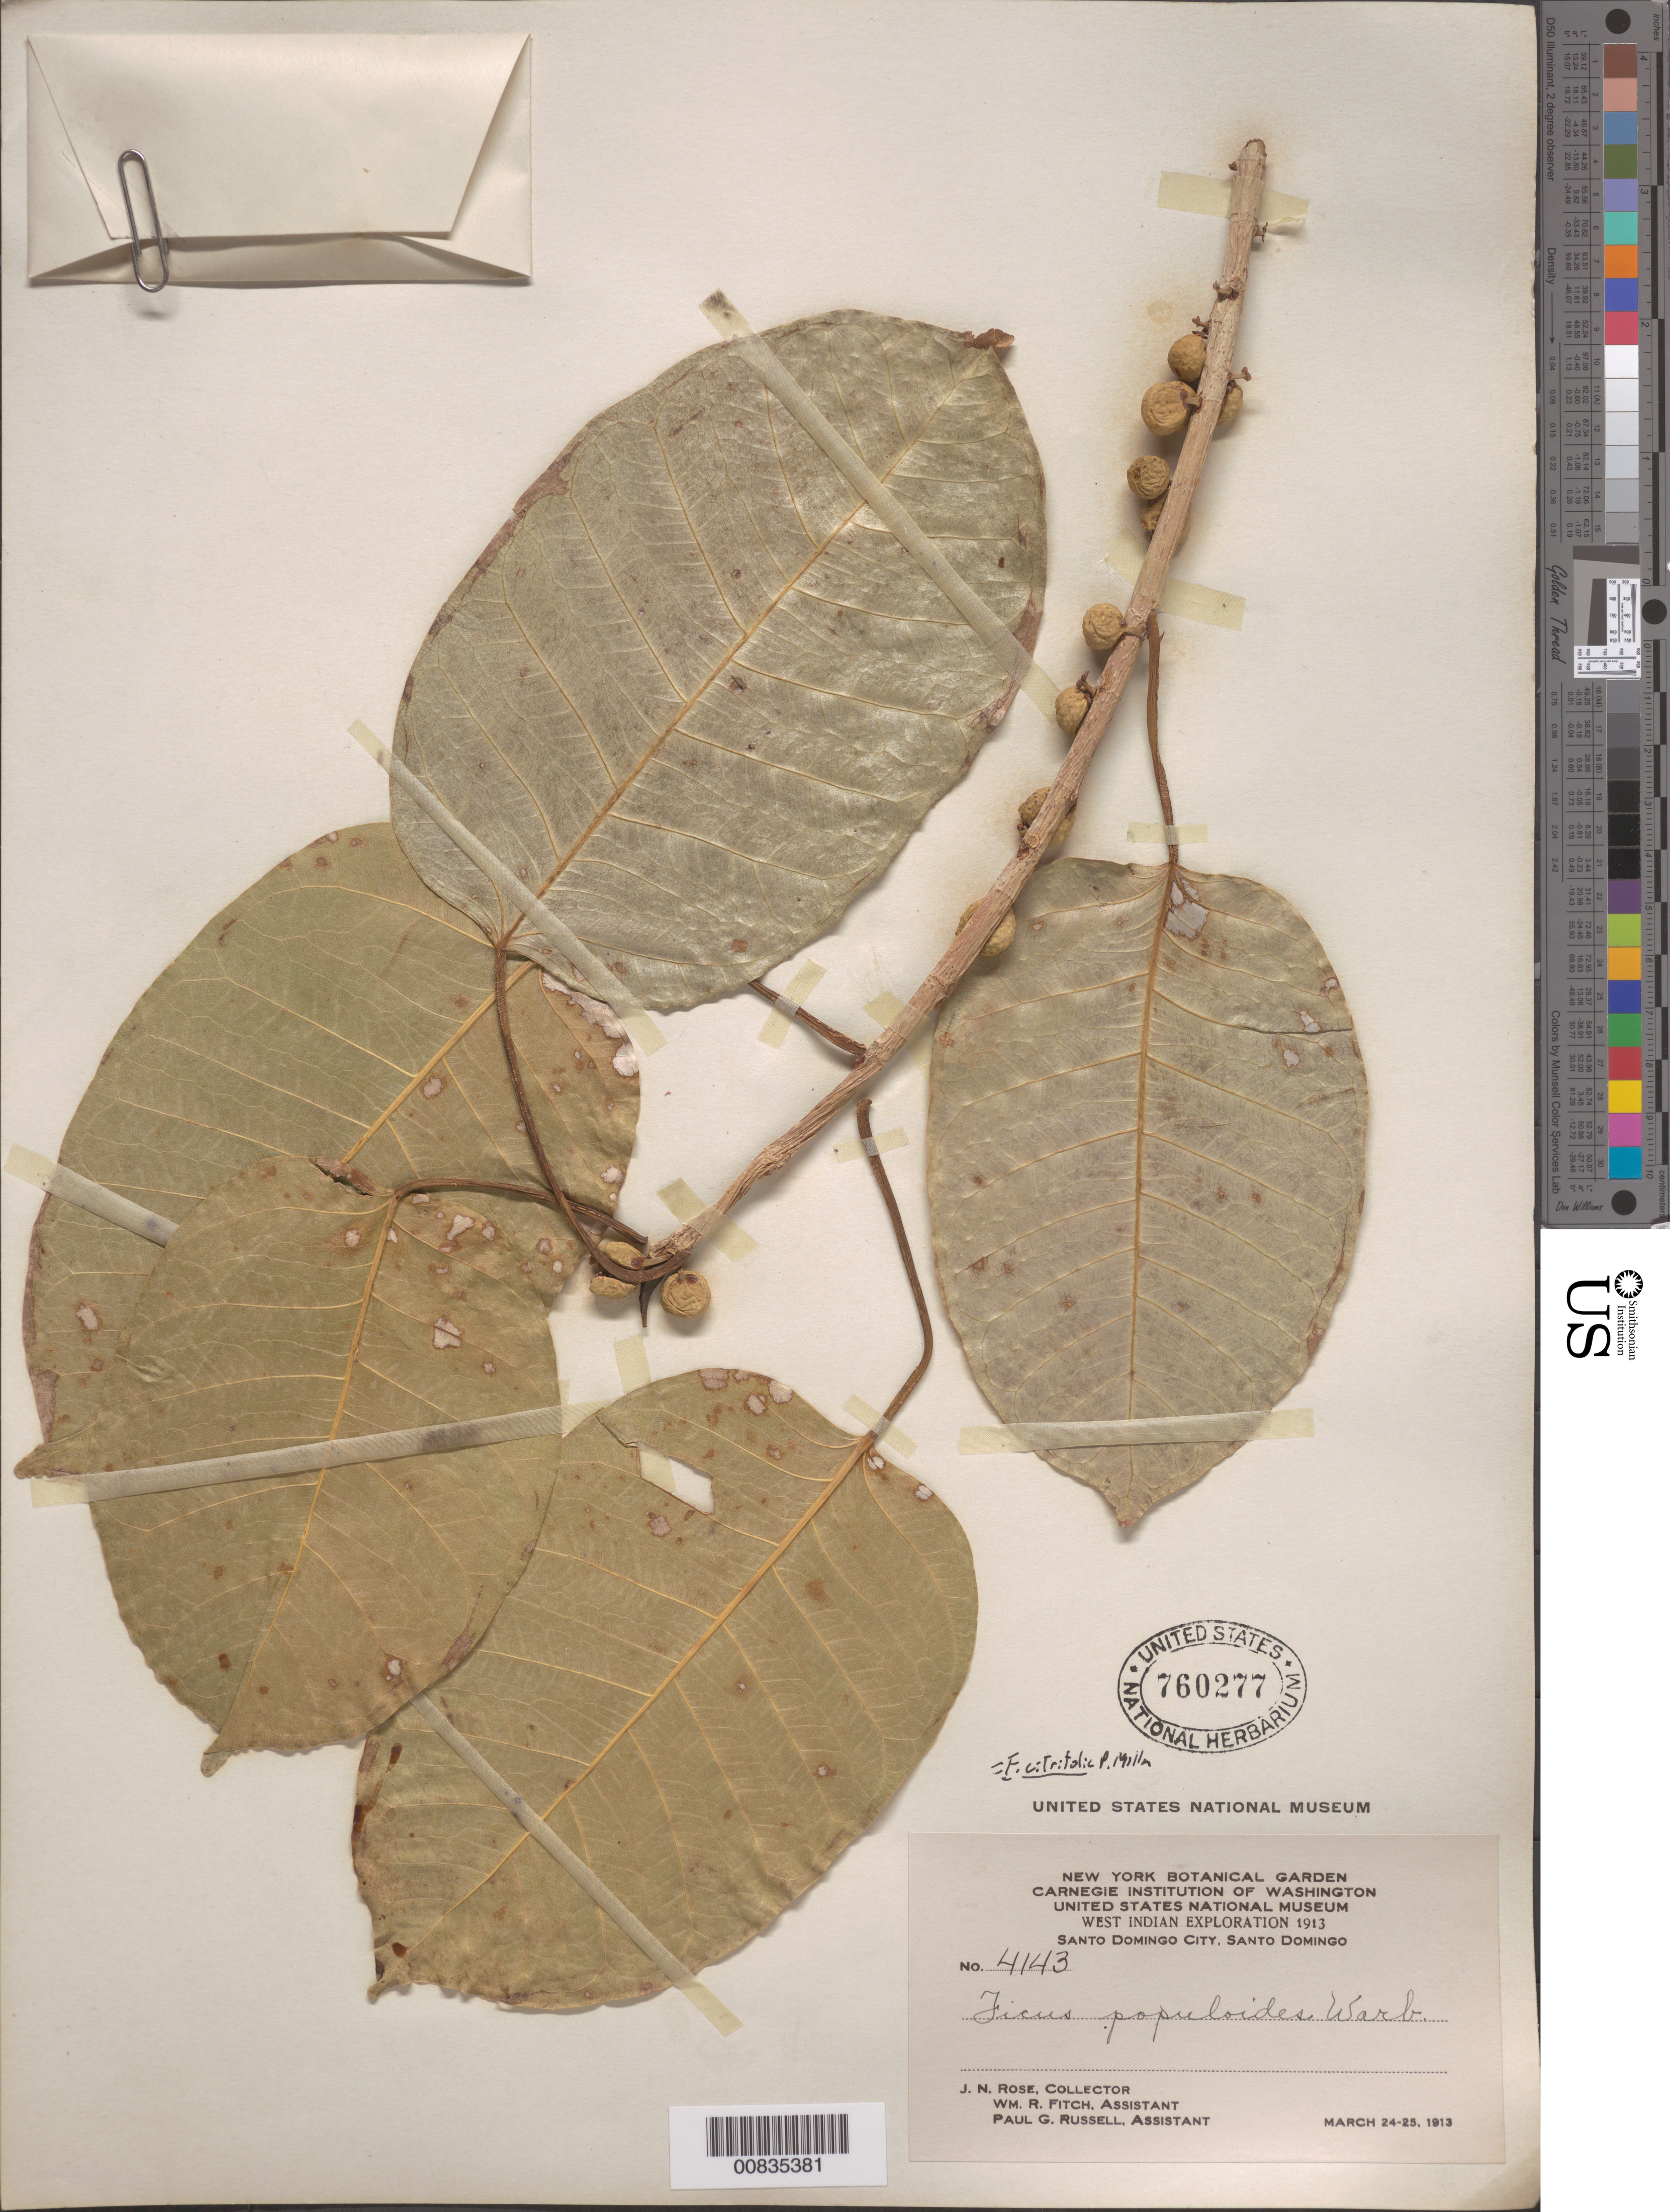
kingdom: Plantae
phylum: Tracheophyta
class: Magnoliopsida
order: Rosales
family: Moraceae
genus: Ficus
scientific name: Ficus citrifolia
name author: Mill.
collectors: J. N. Rose, W. R. Fitch & P. G. Russell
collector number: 4143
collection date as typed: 24 Mar 1913 to 25 Mar 1913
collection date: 1913-03-24/1913-03-25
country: Dominican Republic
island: Hispaniola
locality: Santo Domingo City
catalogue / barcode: US 760277